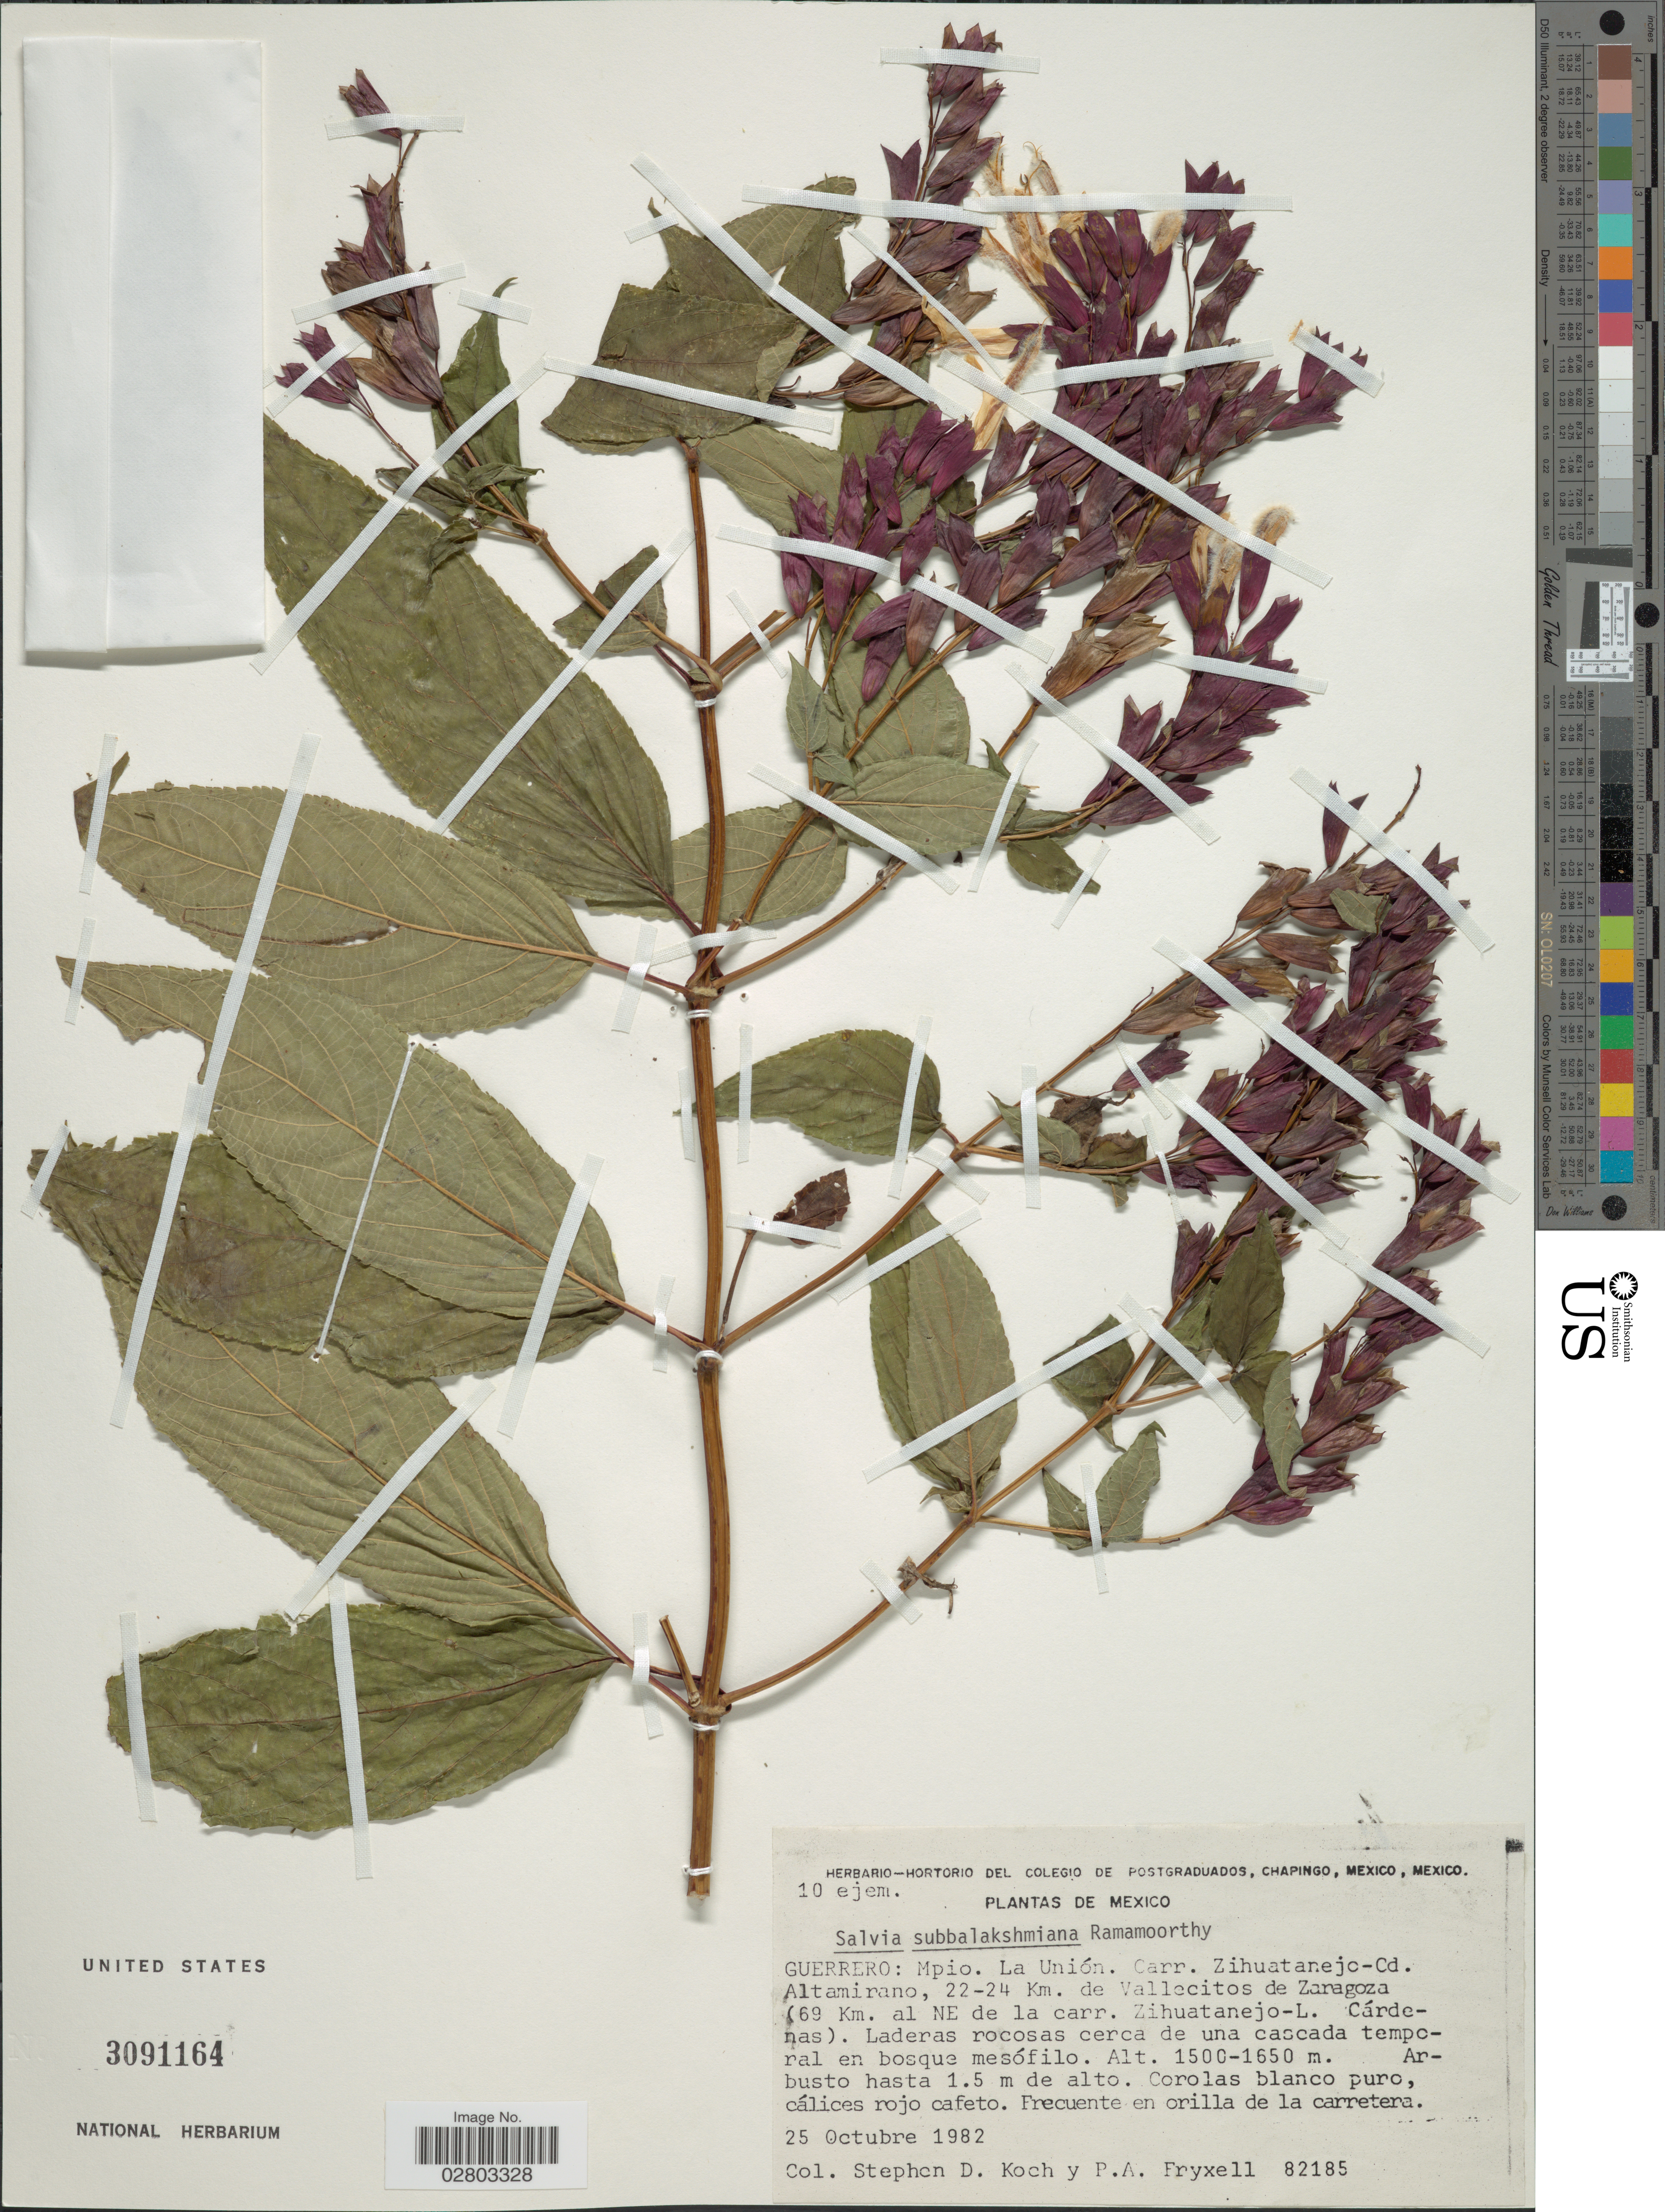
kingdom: Plantae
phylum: Tracheophyta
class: Magnoliopsida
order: Lamiales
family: Lamiaceae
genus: Salvia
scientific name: Salvia diegoae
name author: Martínez Gordillo & Lozada-Pérez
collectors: S. D. Koch & P. A. Fryxell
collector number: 82185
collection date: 1982-10-25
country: Mexico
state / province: Guerrero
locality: Mpio. La Unión, Carr. Zihuatanejo-Cd, Altamirano, 22-24 Km. de Vallecitos de Zaragoza (69 Km. al NE de la carr. Zihuatanejo-L. Cárdenas).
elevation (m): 1500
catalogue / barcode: US 3091164